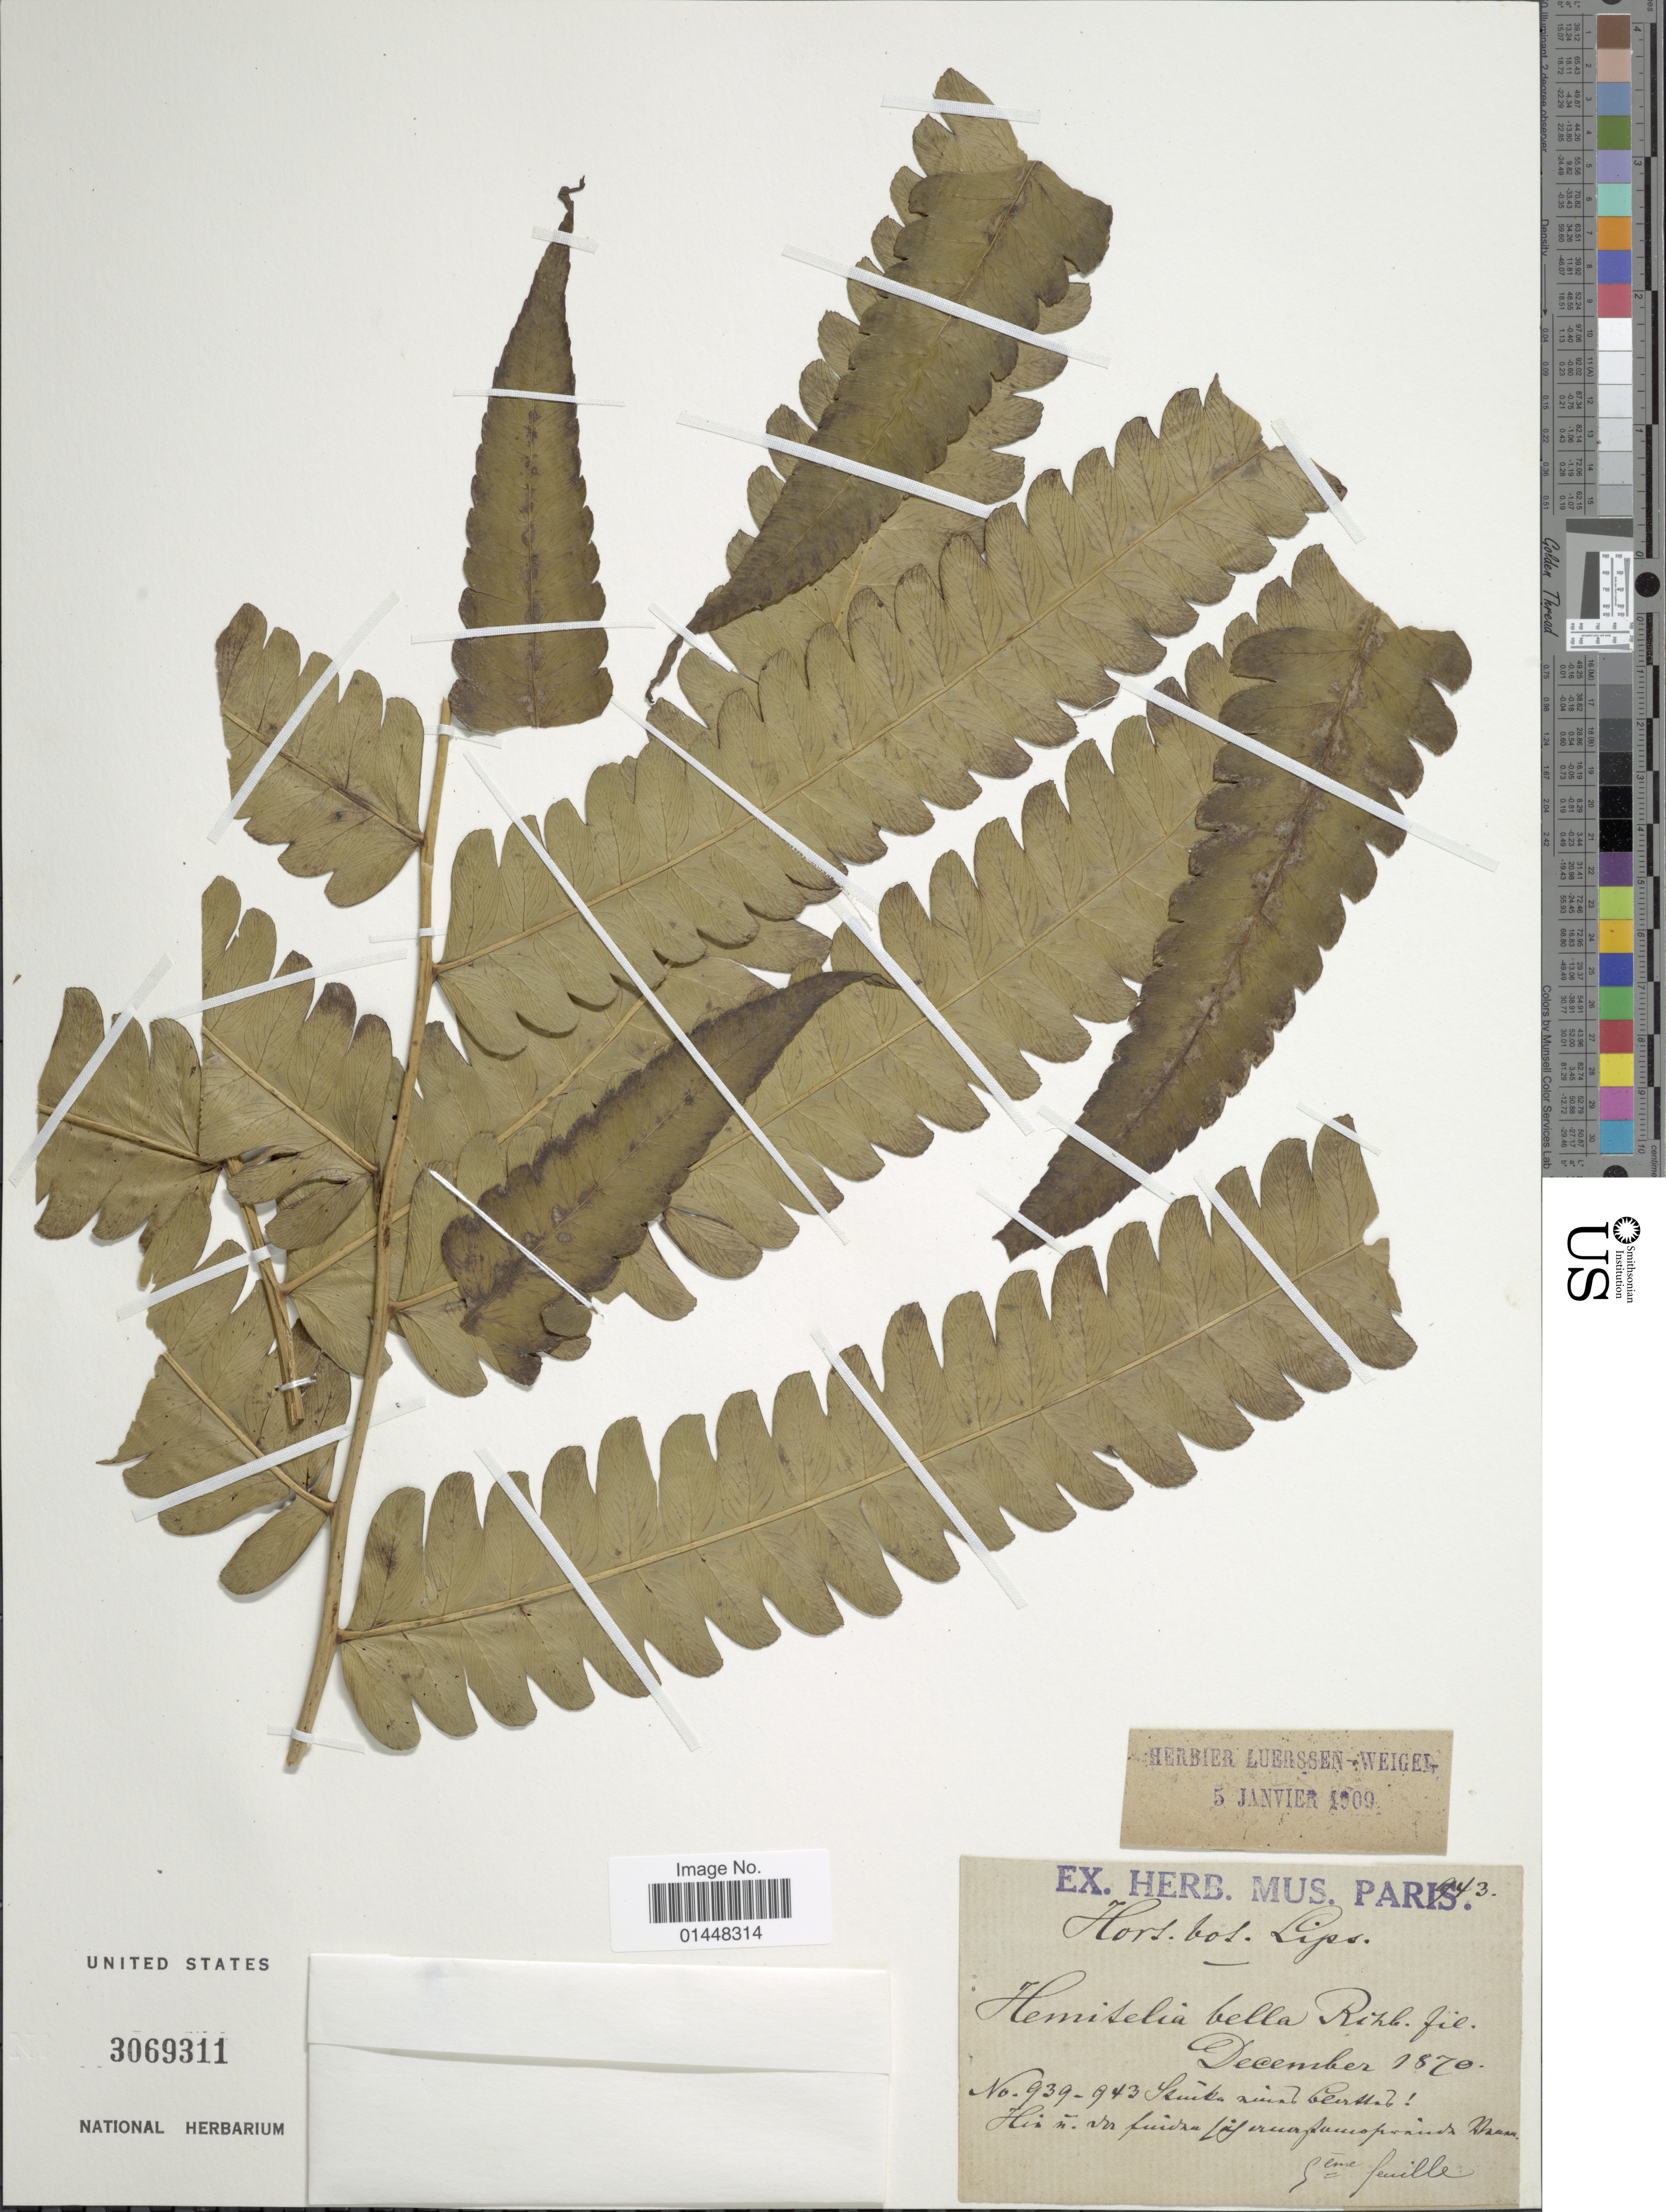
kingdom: Plantae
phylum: Tracheophyta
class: Polypodiopsida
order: Cyatheales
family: Cyatheaceae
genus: Cyathea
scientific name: Cyathea bella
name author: Domin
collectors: ex herb. Mus. Paris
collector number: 939-943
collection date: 1870-12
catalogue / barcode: US 3069311